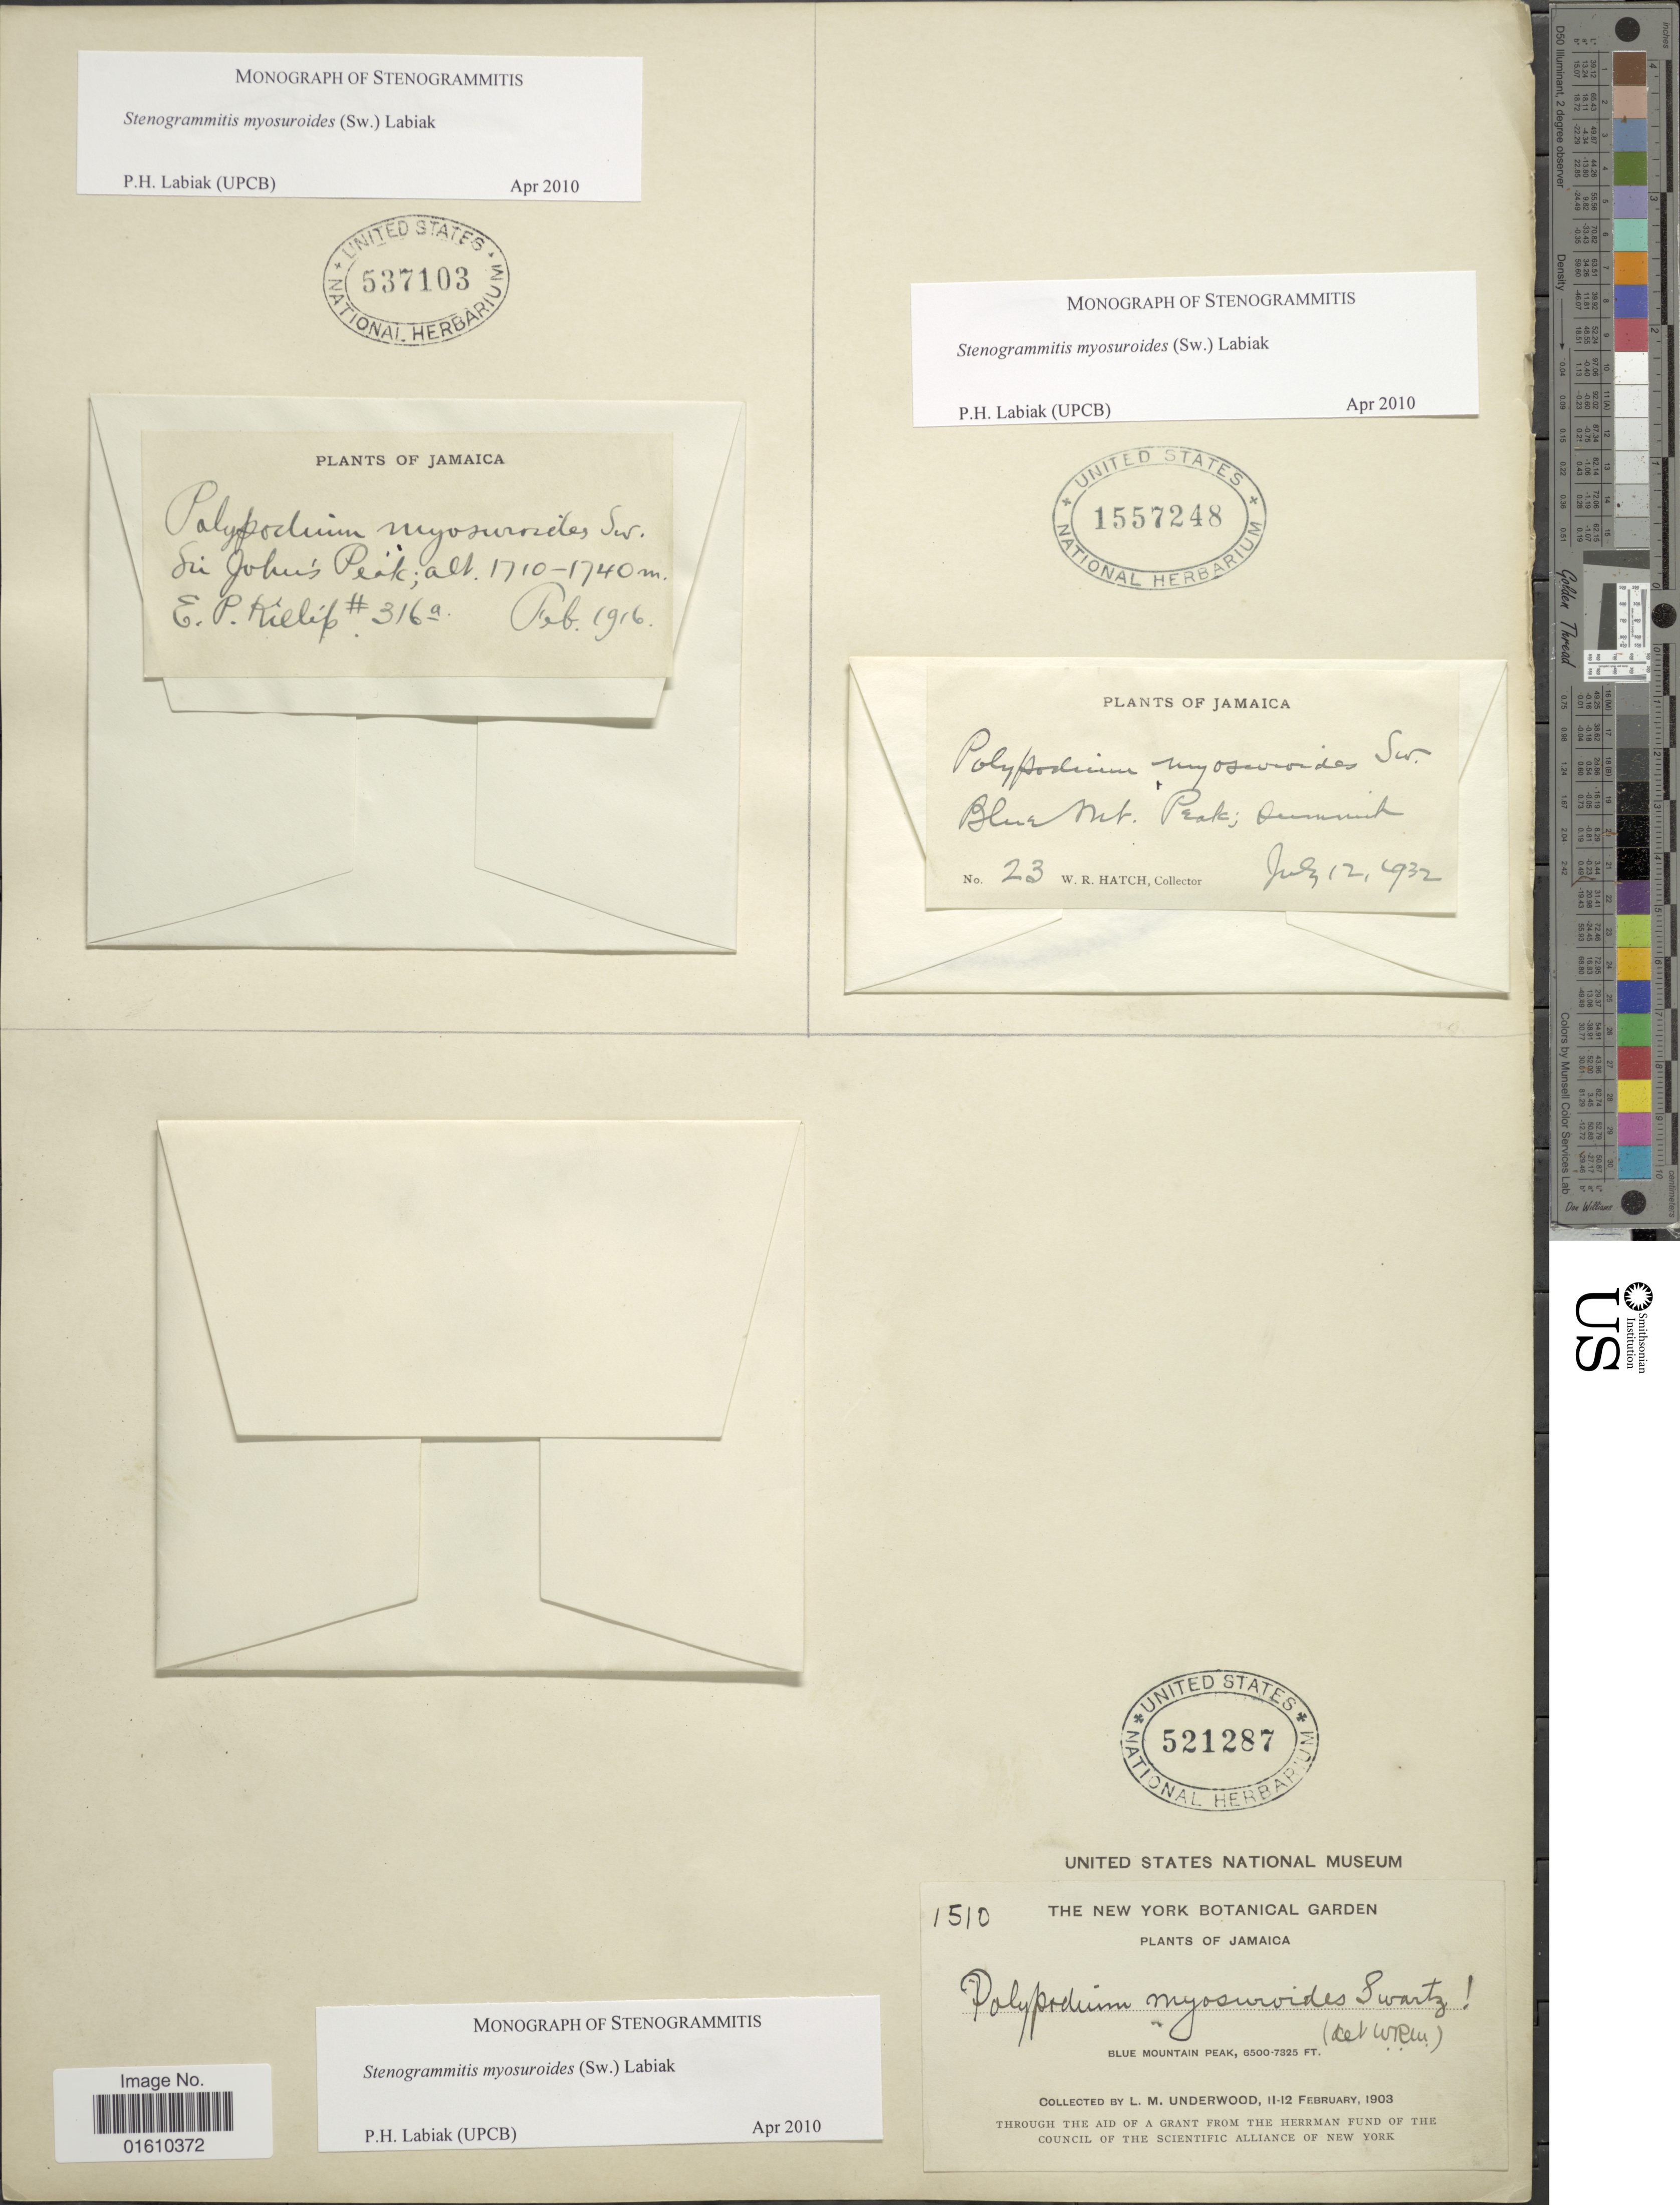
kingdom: Plantae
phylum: Tracheophyta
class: Polypodiopsida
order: Polypodiales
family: Polypodiaceae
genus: Stenogrammitis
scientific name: Stenogrammitis myosuroides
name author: (Sw.) Labiak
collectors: L. M. Underwood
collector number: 1510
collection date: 1903-02-11/1903-02-12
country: Jamaica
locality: Blue Mountain Peak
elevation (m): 1981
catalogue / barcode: US 521287-3